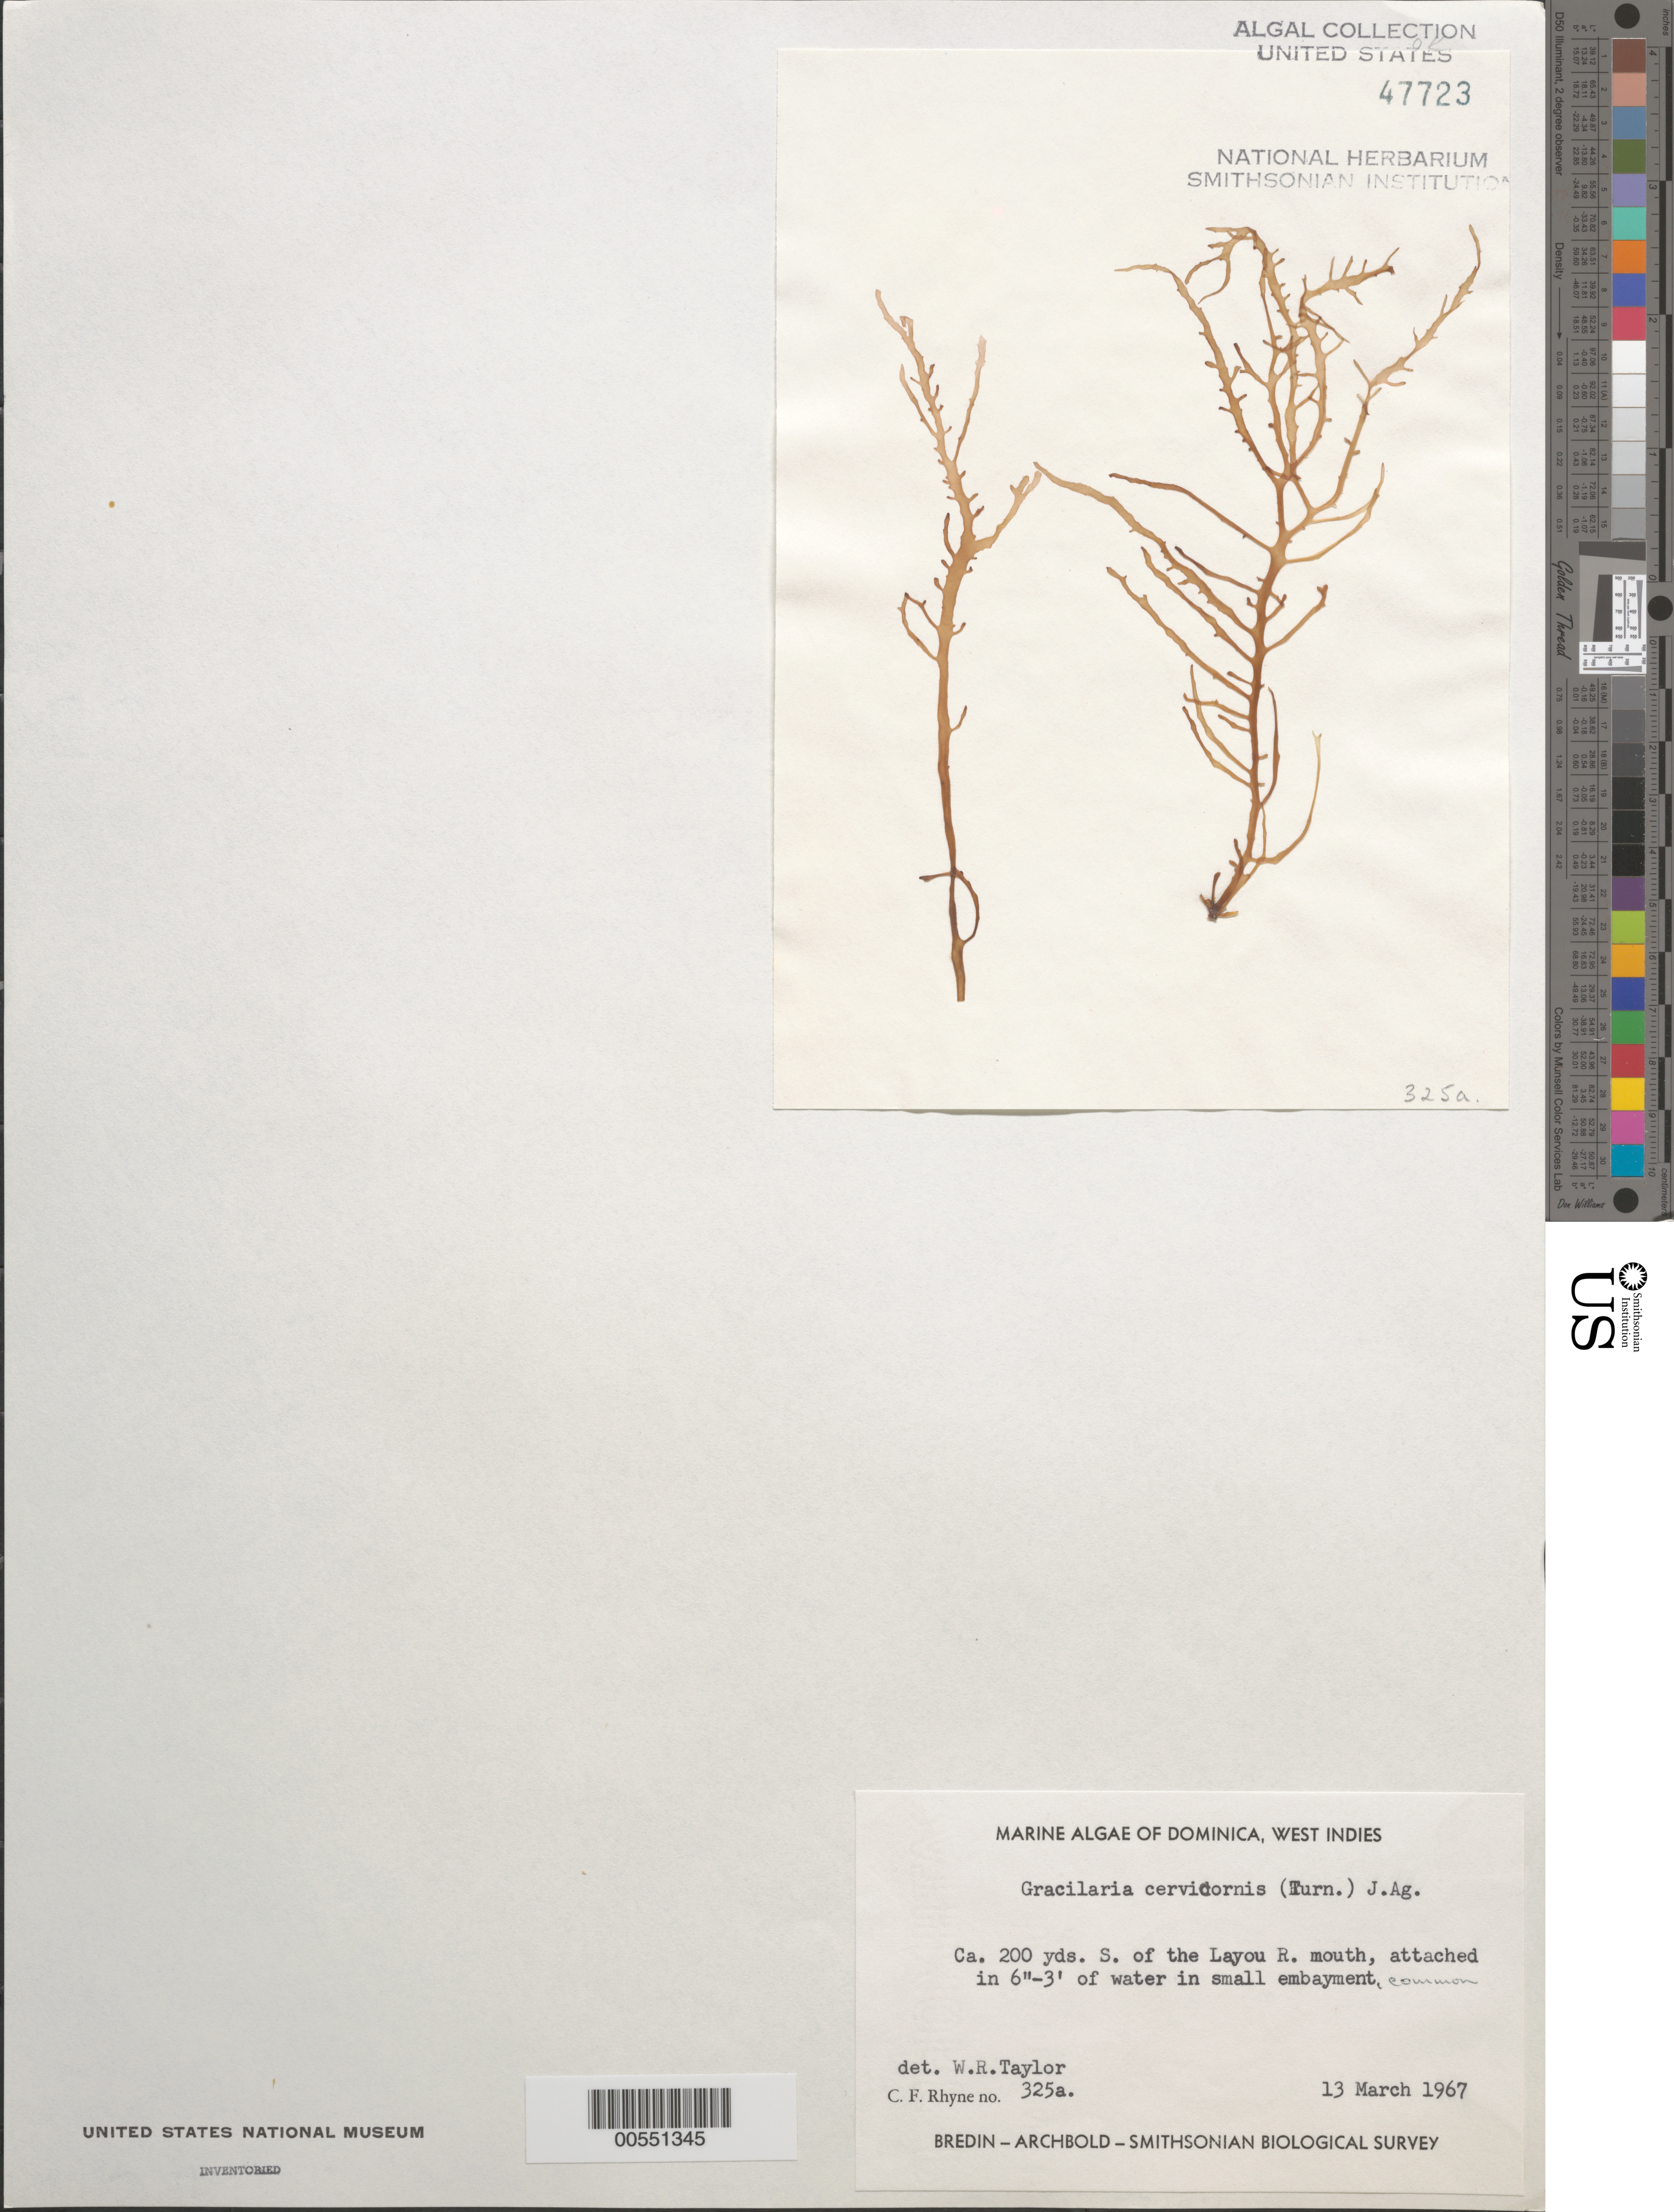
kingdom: Plantae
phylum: Rhodophyta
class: Florideophyceae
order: Gracilariales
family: Gracilariaceae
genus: Gracilaria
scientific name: Gracilaria cervicornis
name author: (Turner) J. Agardh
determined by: Taylor, William R.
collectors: C. Rhyne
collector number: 325a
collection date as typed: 13 Mar 1967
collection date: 1967-03-13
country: Dominica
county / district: St. Joseph's Parish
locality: Ca. 200 yards south of Layou River mouth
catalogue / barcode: US 47723